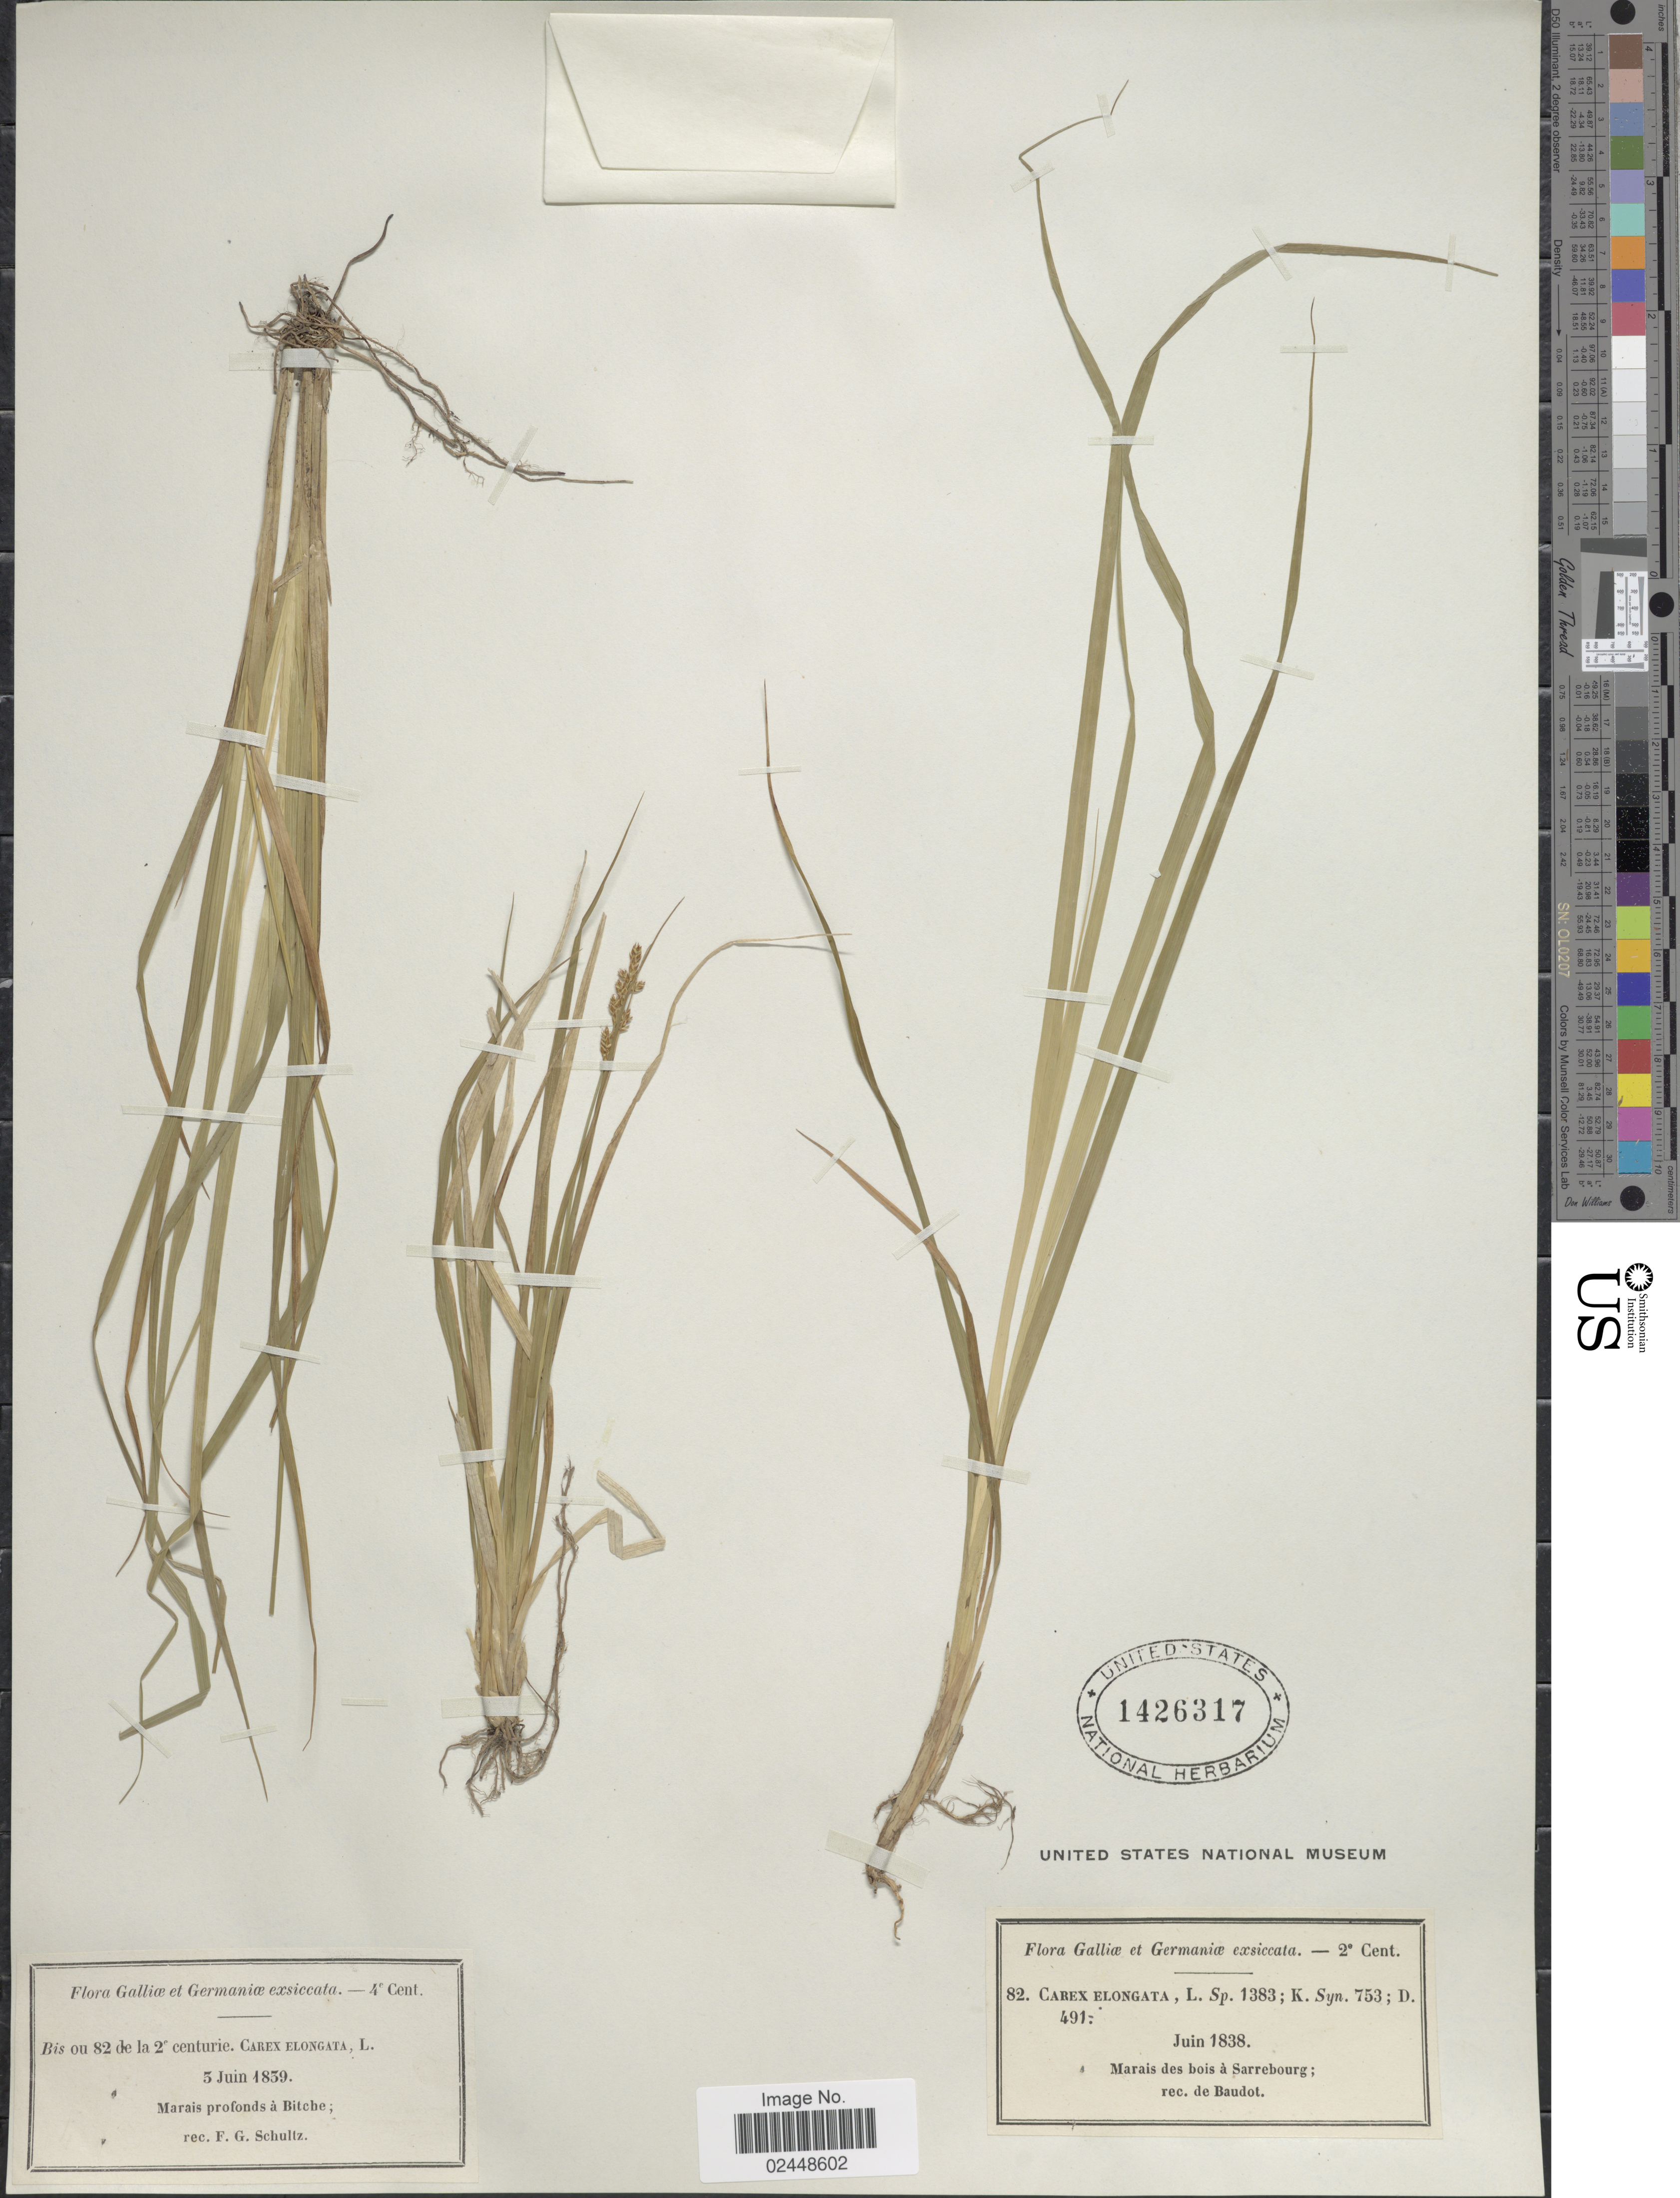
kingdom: Plantae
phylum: Tracheophyta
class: Liliopsida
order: Poales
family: Cyperaceae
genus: Carex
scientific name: Carex elongata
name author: L.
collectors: Baudot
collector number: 82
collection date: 1838-06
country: France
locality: Galliae et Germaniae. Marais des bois a Sarrebourg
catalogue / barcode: US 1426317